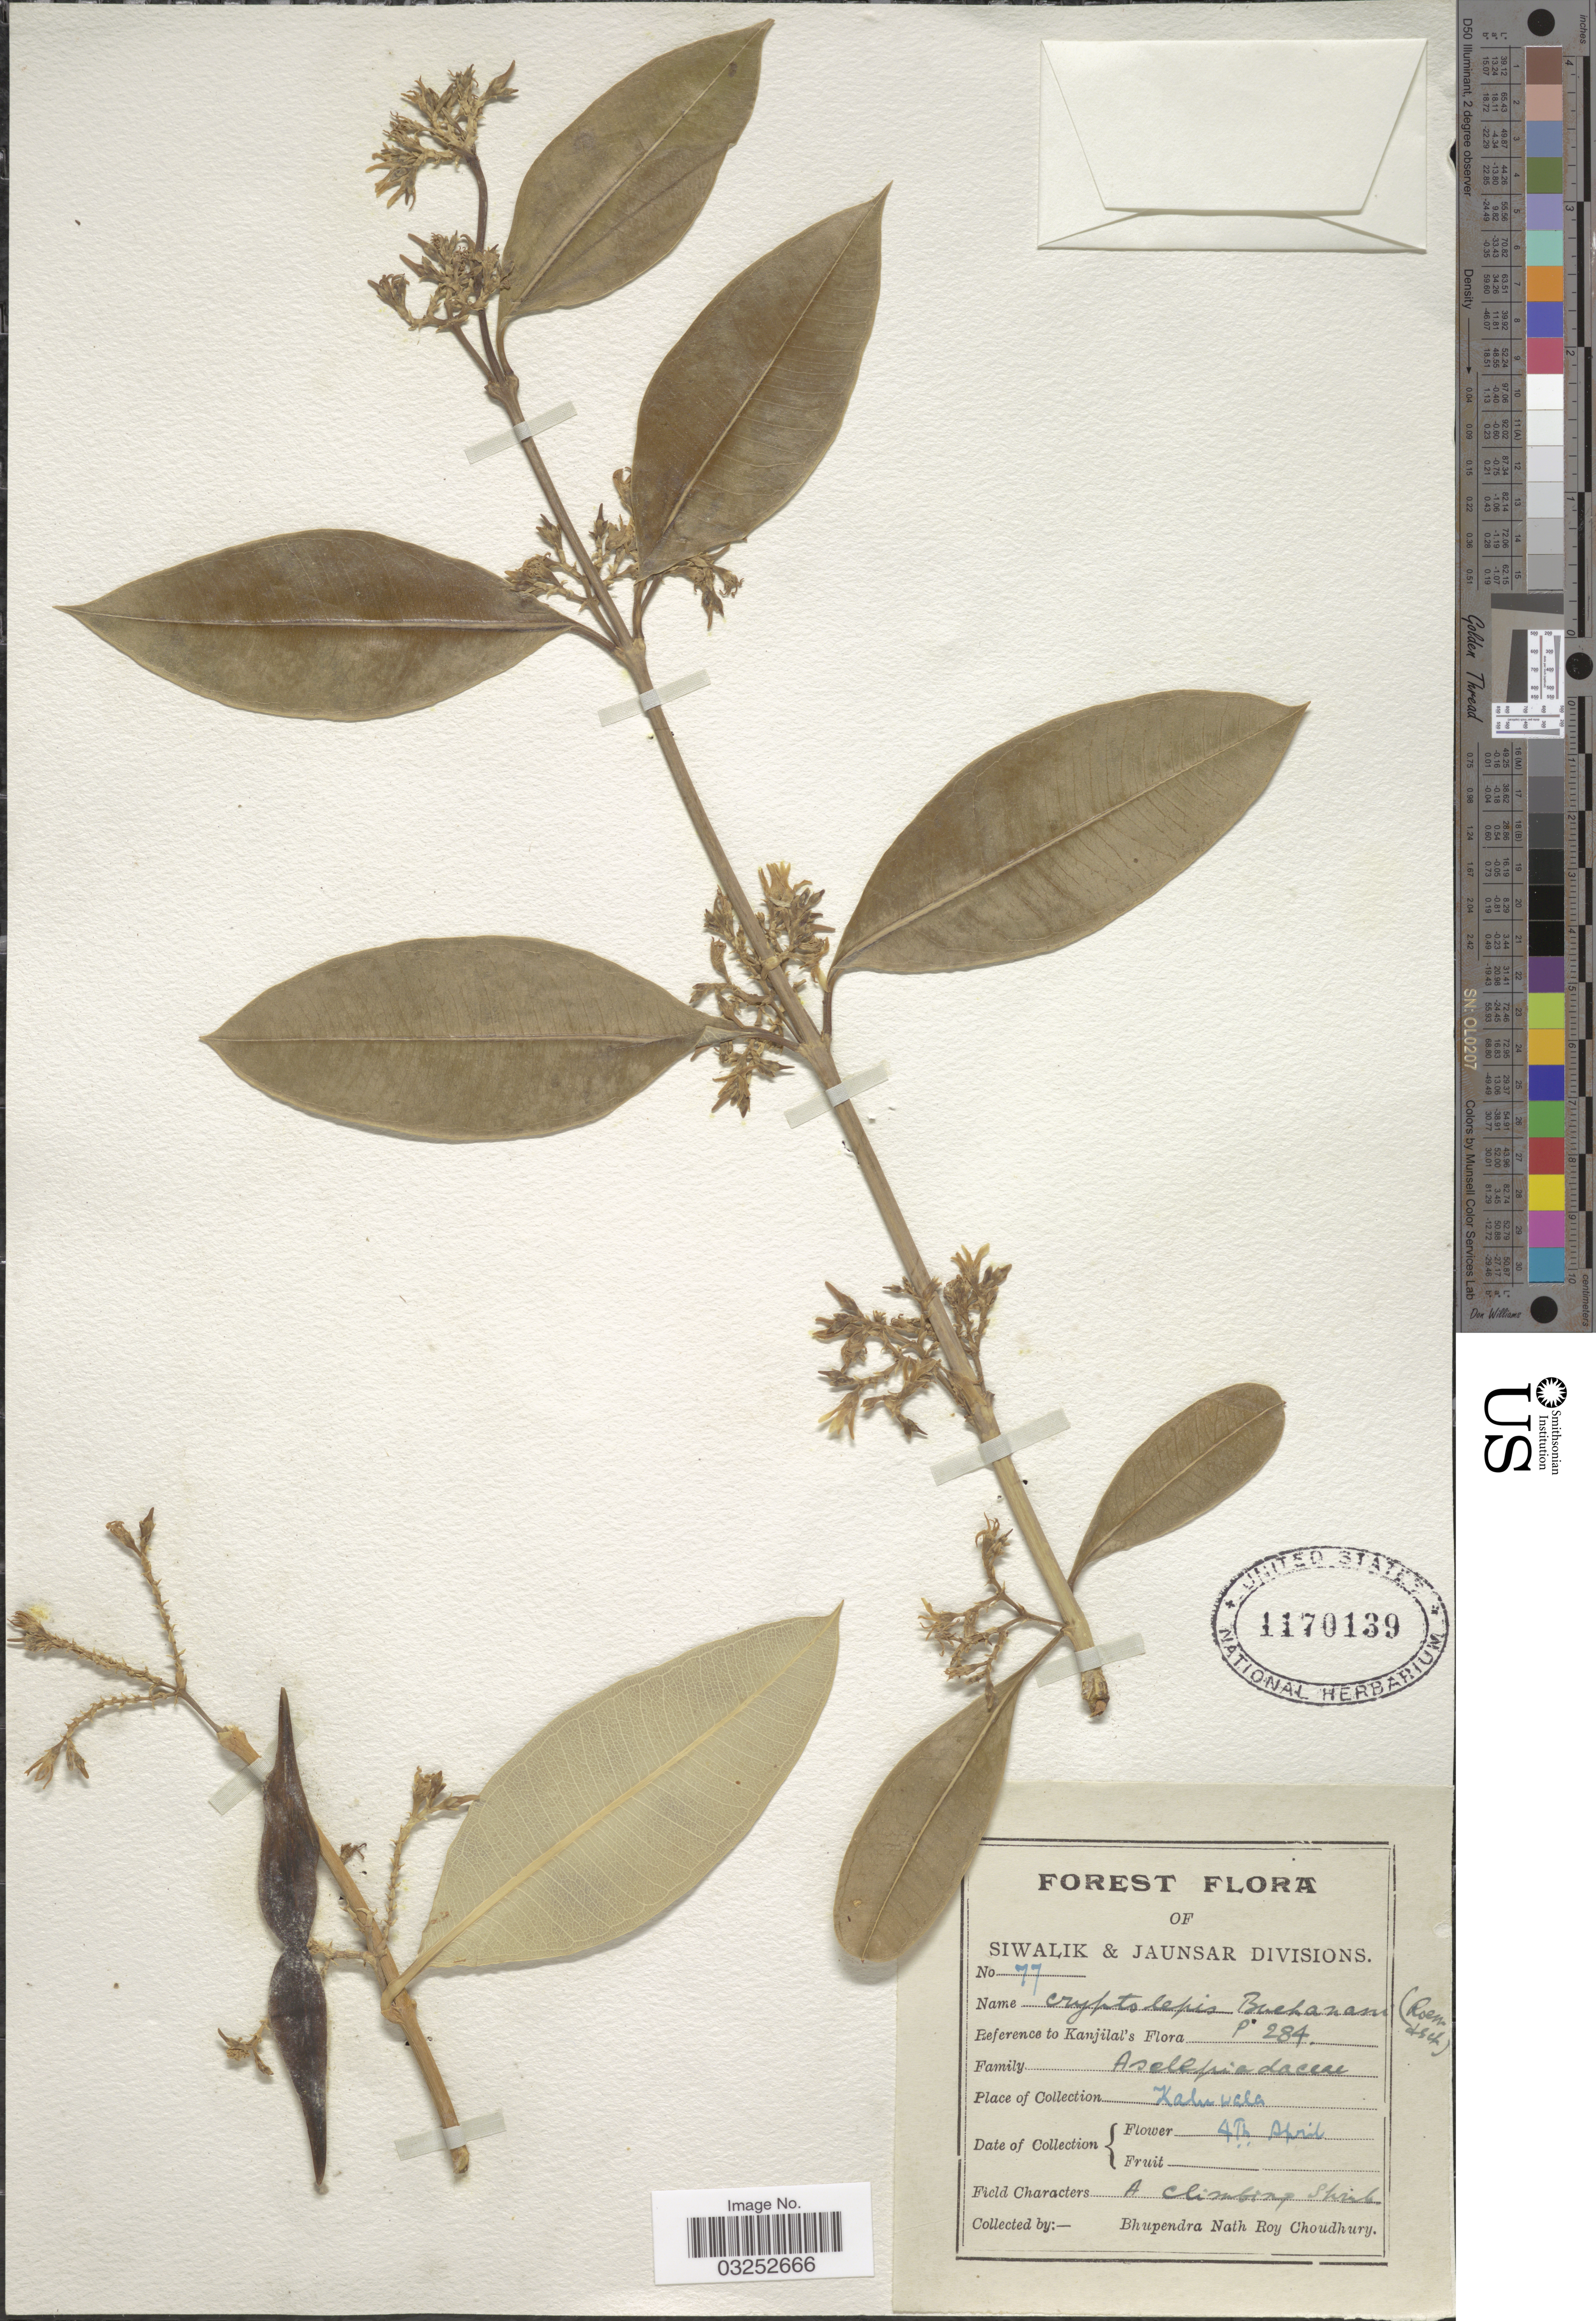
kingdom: Plantae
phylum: Tracheophyta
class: Magnoliopsida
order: Gentianales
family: Apocynaceae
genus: Cryptolepis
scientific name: Cryptolepis buchananii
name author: Roem. & Schult.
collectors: B. Choudhury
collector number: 77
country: India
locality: Kaluwala.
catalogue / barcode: US 1170139